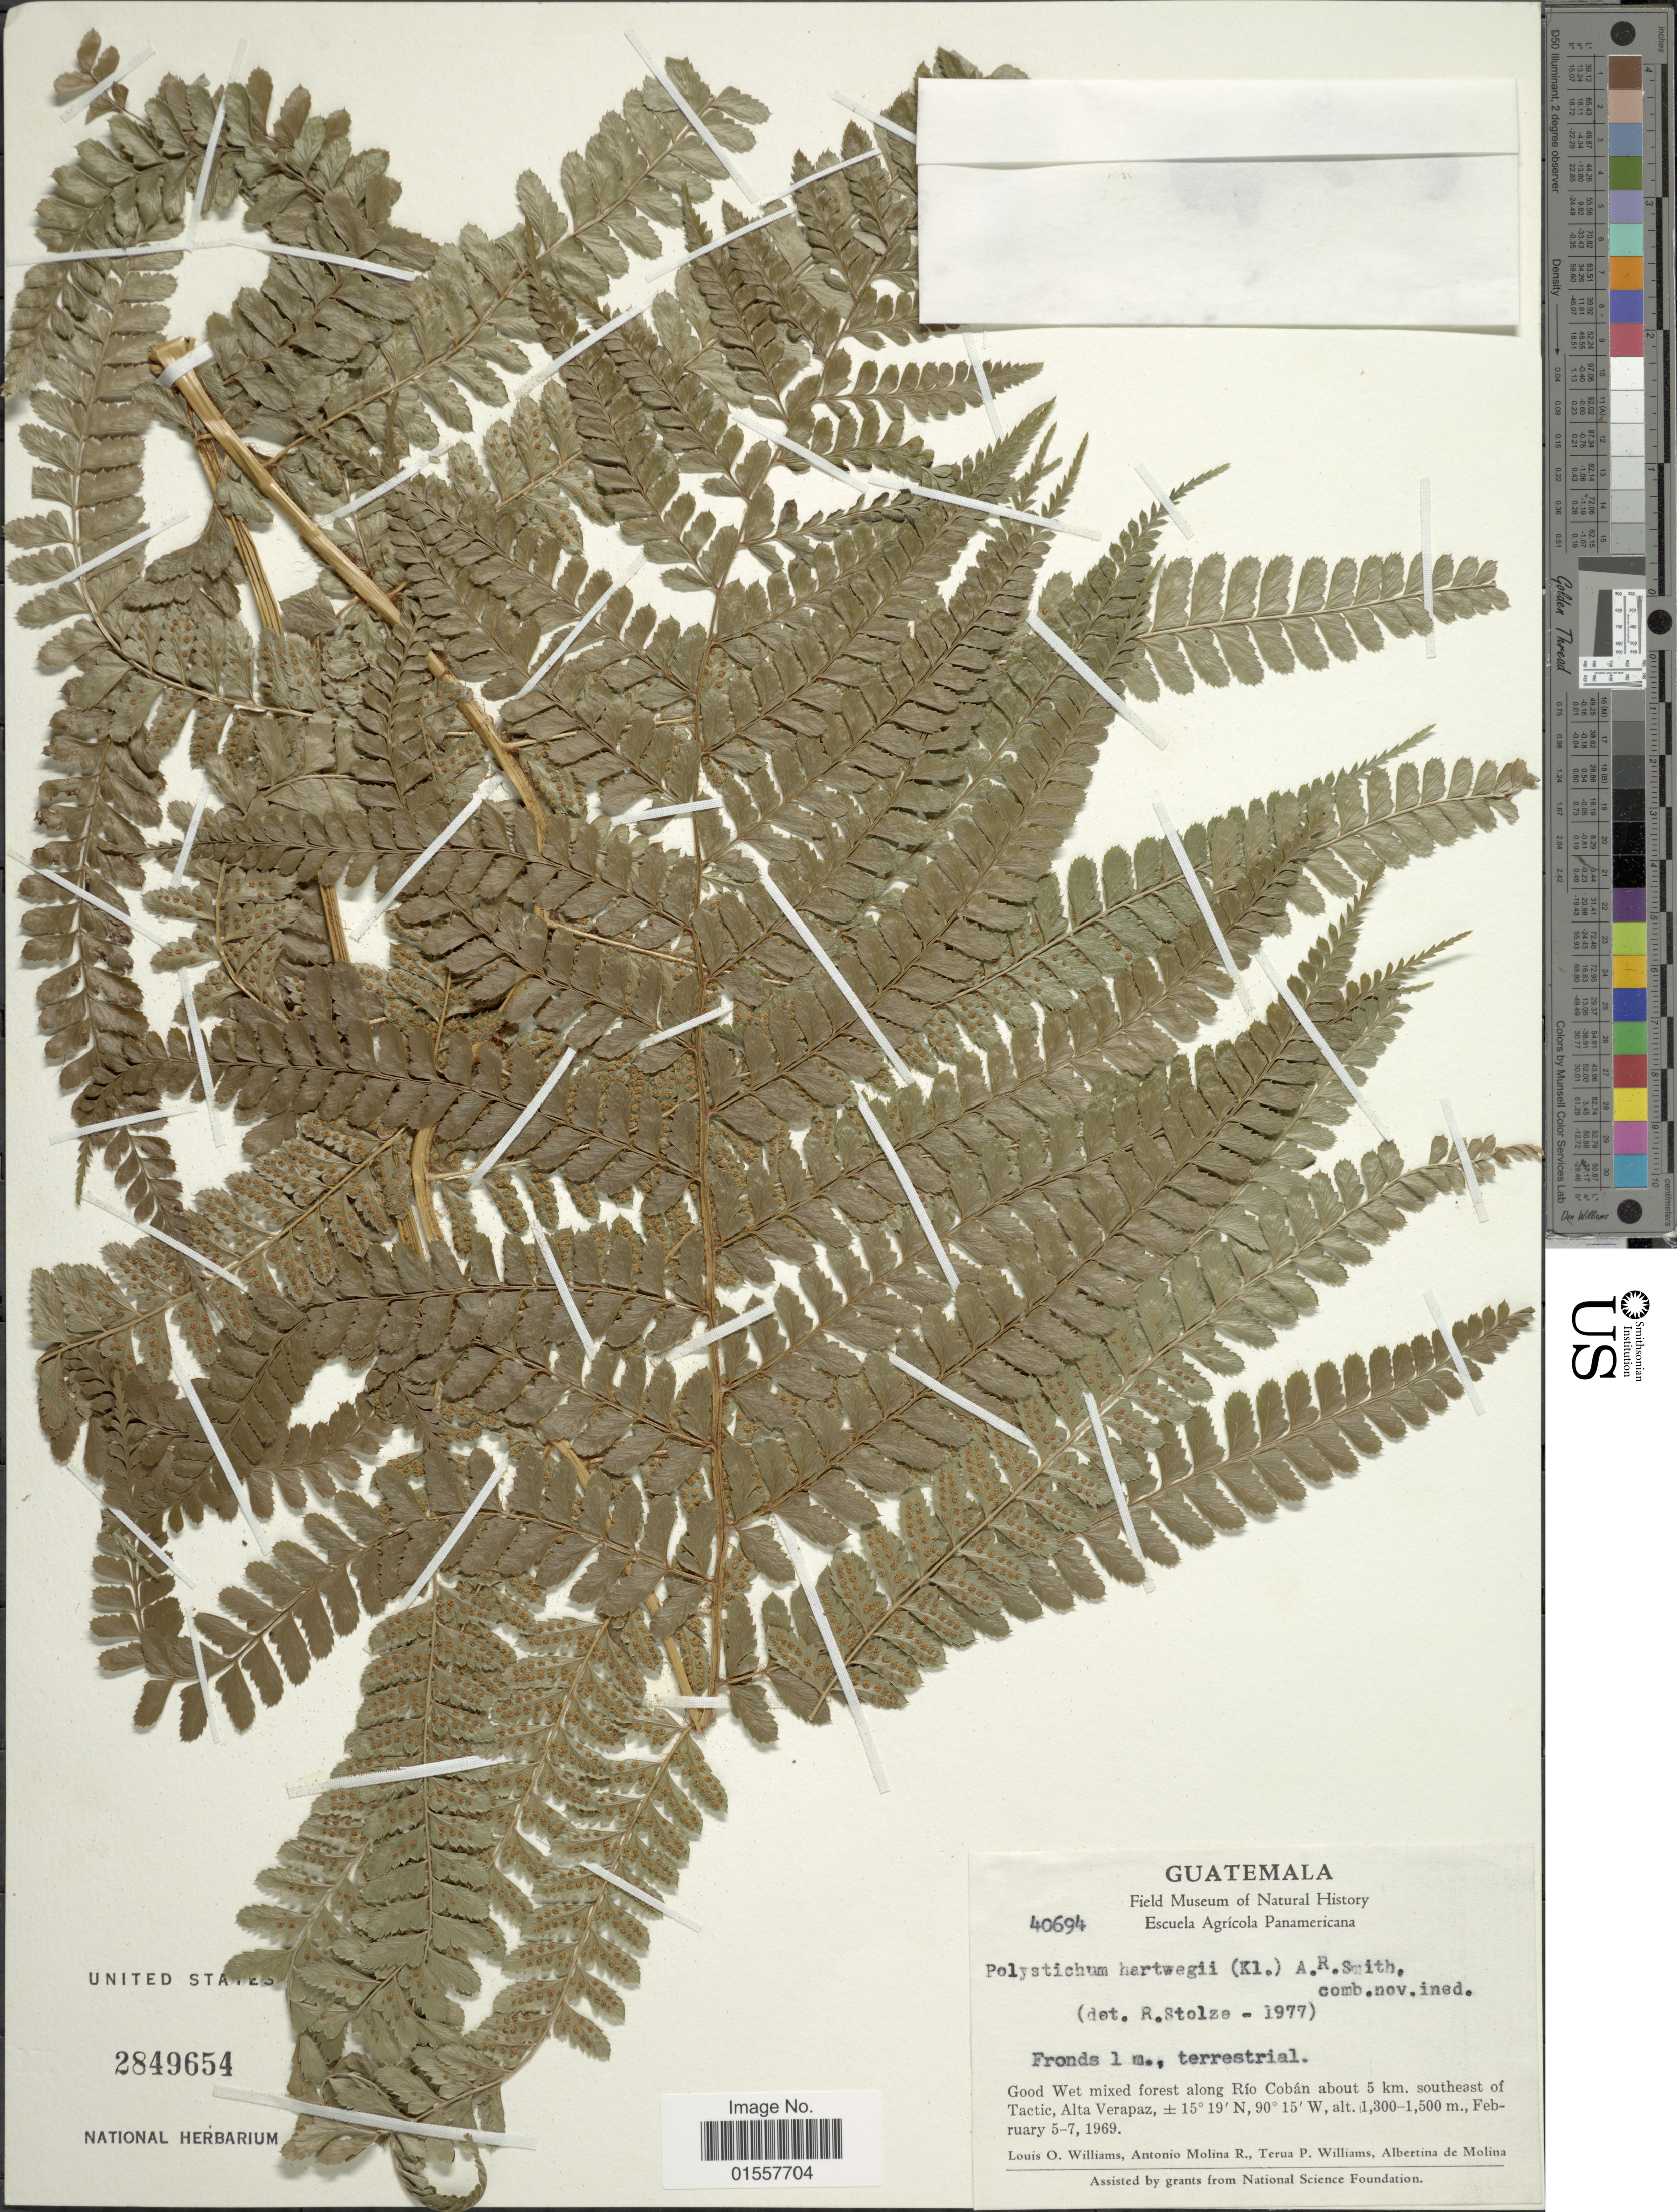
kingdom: Plantae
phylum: Tracheophyta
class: Polypodiopsida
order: Polypodiales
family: Dryopteridaceae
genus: Polystichum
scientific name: Polystichum hartwegii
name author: (Klotzsch) Hieron.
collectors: L. O. Williams, A. Molina R., T. P. Williams & A. R. Molina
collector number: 40694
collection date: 1969-02-05/1969-02-07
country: Guatemala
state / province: Alta Verapaz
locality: Wet mixed forest along Rio Coban about 5 km. southeast of Tactic, Alta Verapaz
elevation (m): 1300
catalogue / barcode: US 2849654